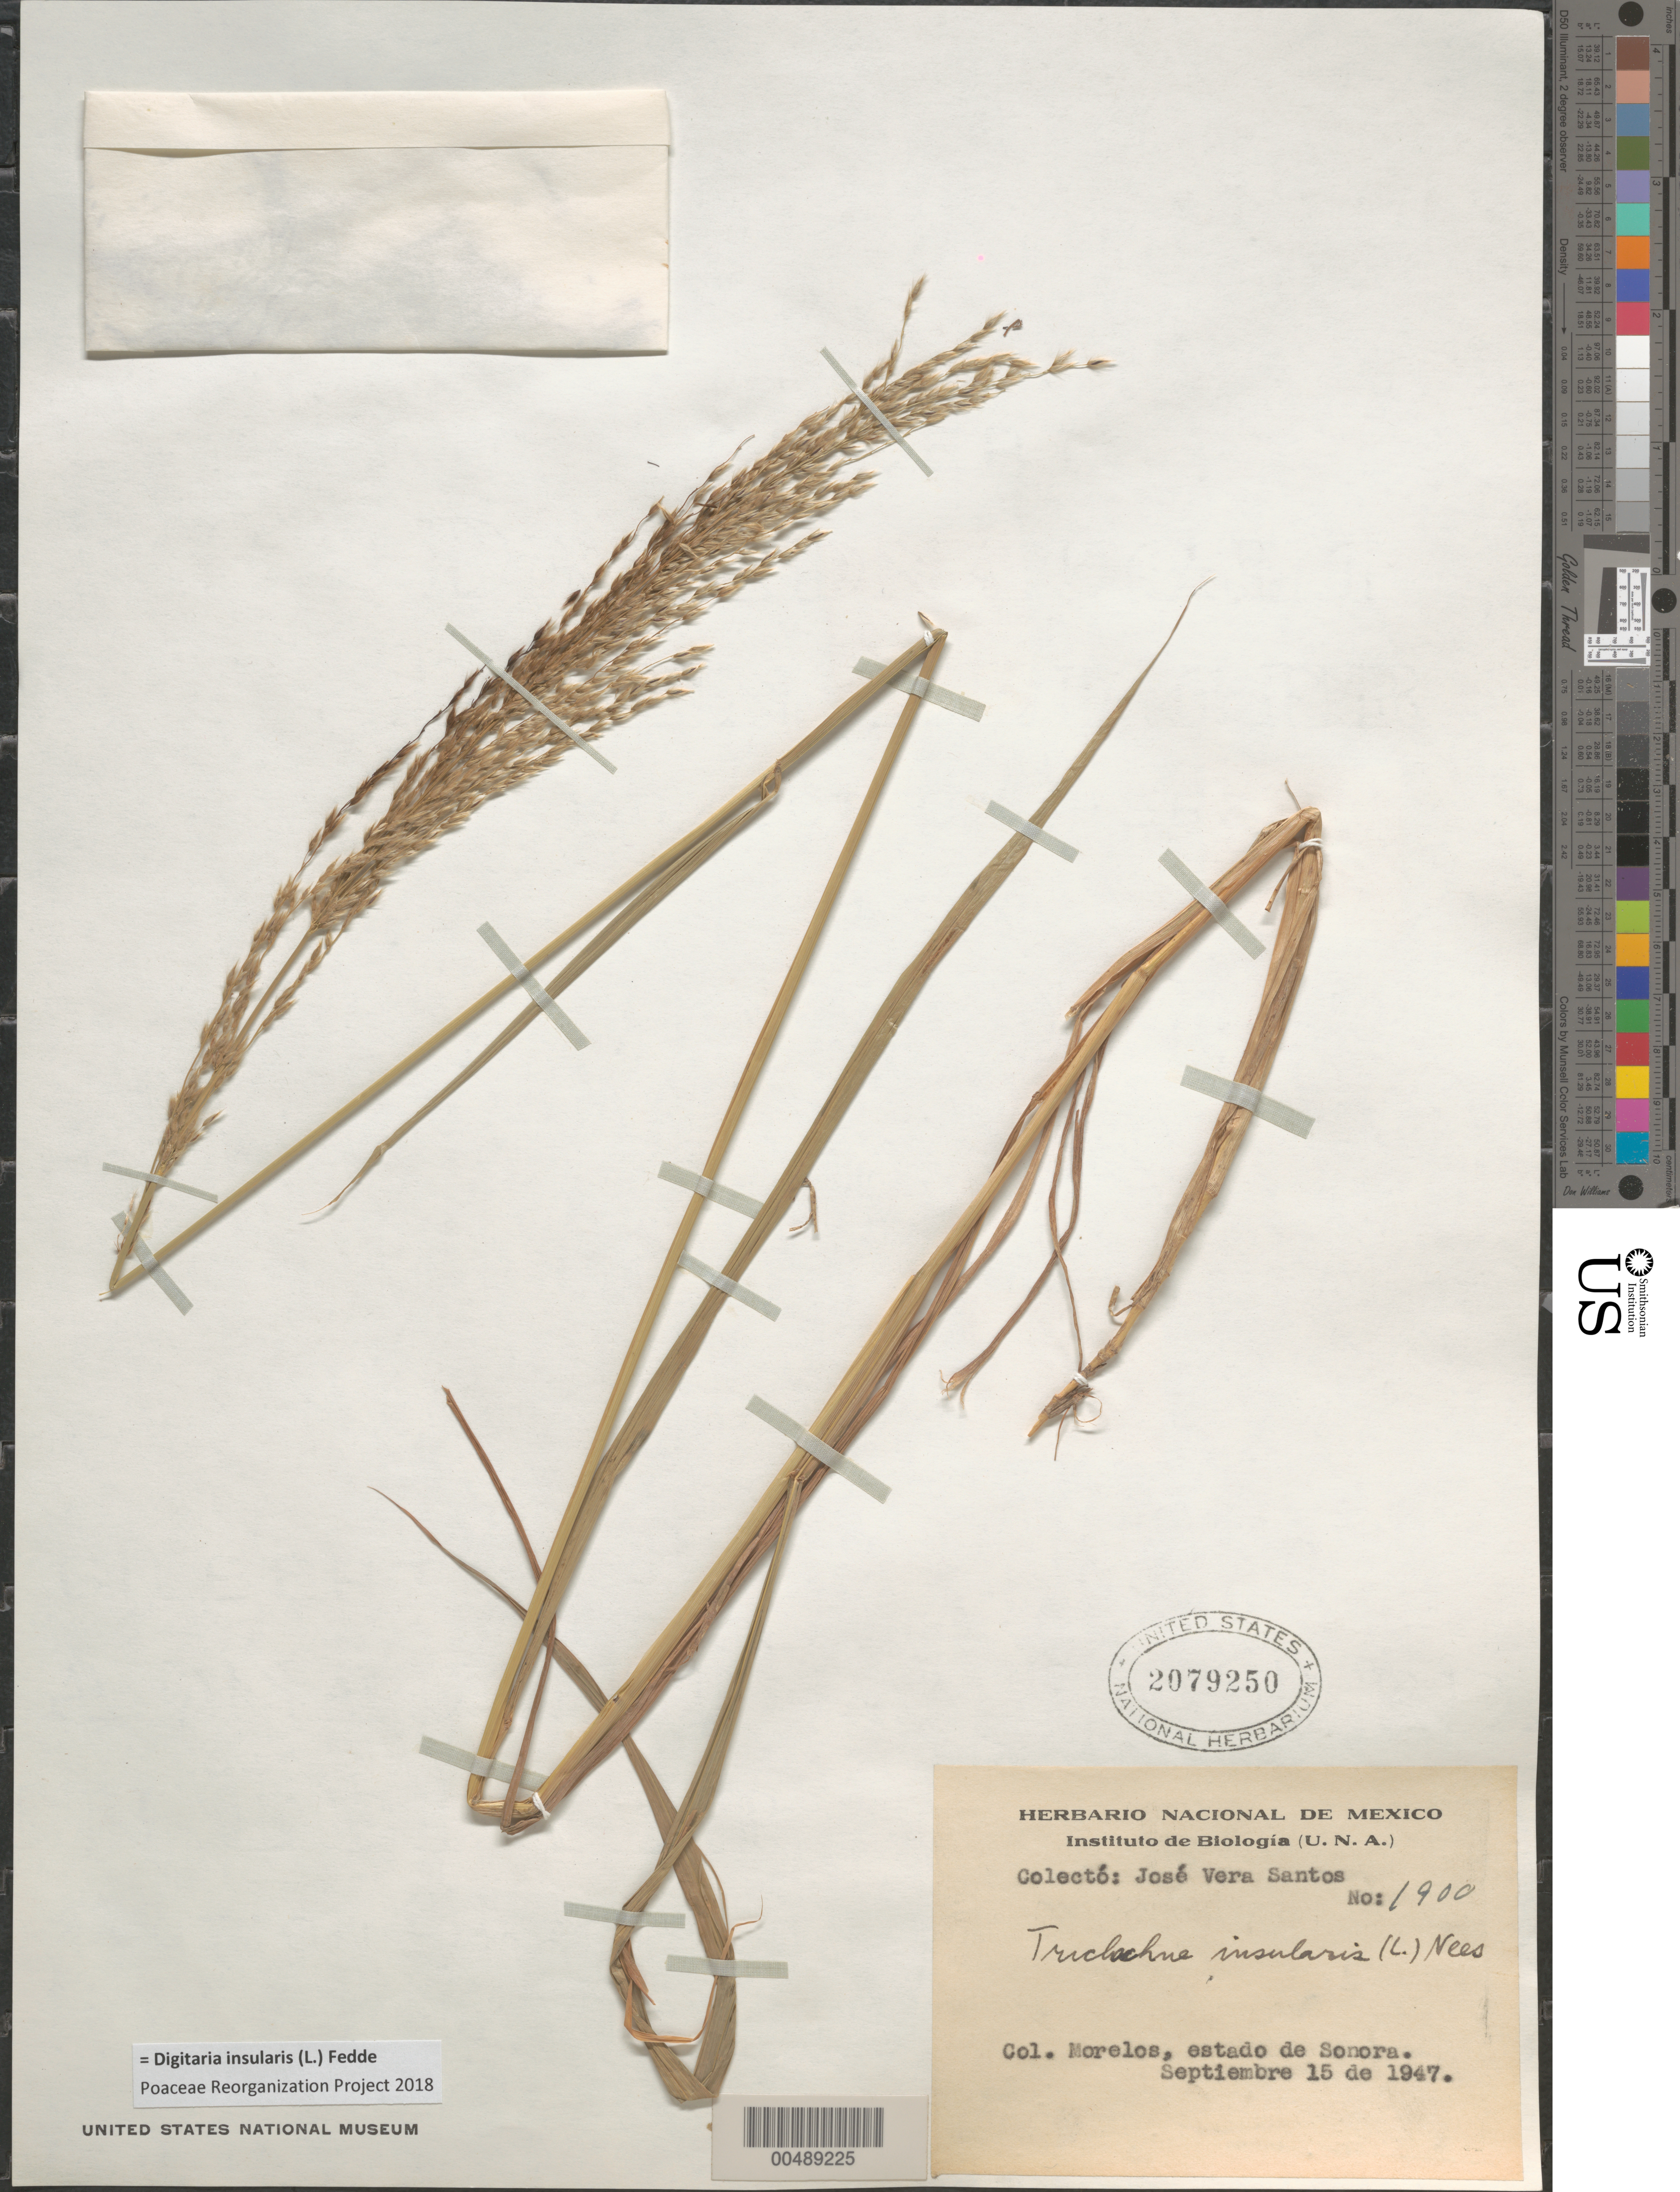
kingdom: Plantae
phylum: Tracheophyta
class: Liliopsida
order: Poales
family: Poaceae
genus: Digitaria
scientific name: Digitaria insularis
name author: (L.) Fedde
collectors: J. V. Santos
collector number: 1900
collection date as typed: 15 Sep 1947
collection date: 1947-09-15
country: Mexico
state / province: Sonora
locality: Morelos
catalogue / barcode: US 2079250